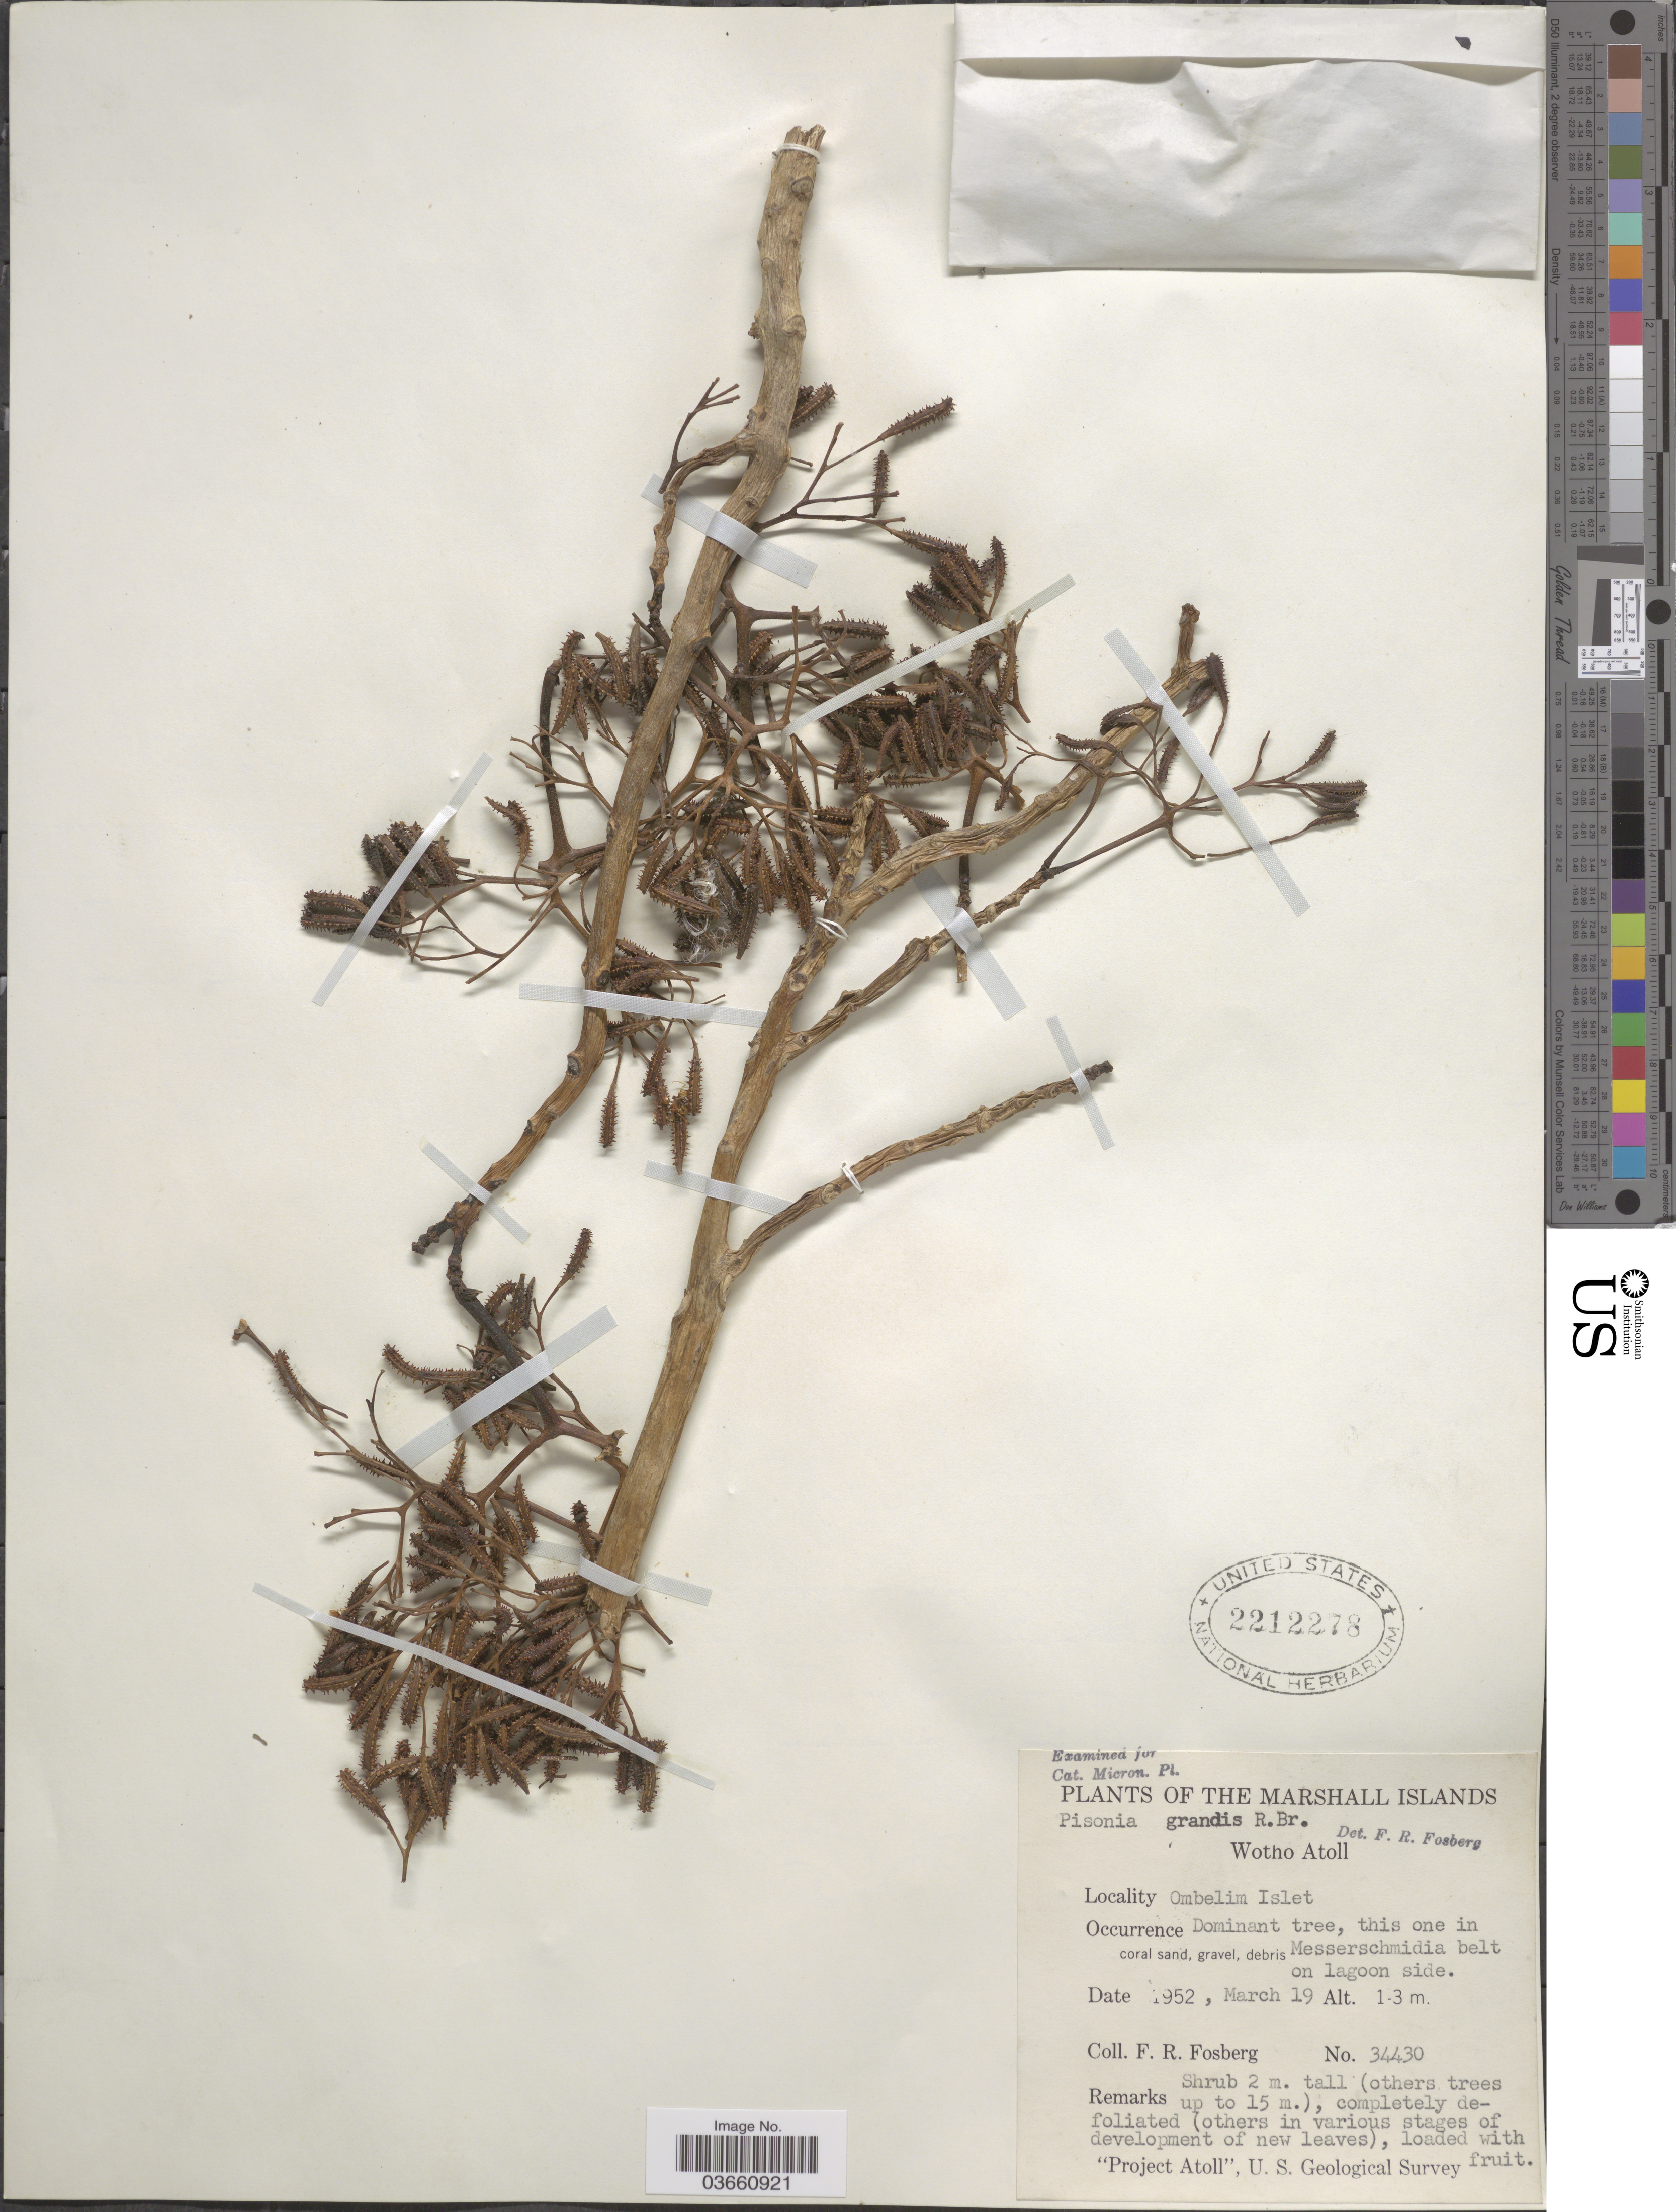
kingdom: Plantae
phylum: Tracheophyta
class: Magnoliopsida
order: Caryophyllales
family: Nyctaginaceae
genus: Pisonia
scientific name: Pisonia grandis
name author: R. Br.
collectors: F. R. Fosberg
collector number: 34430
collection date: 1952-03-19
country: Marshall Islands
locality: Wotho Atoll. Ombelim Islet.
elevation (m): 1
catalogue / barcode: US 2212278